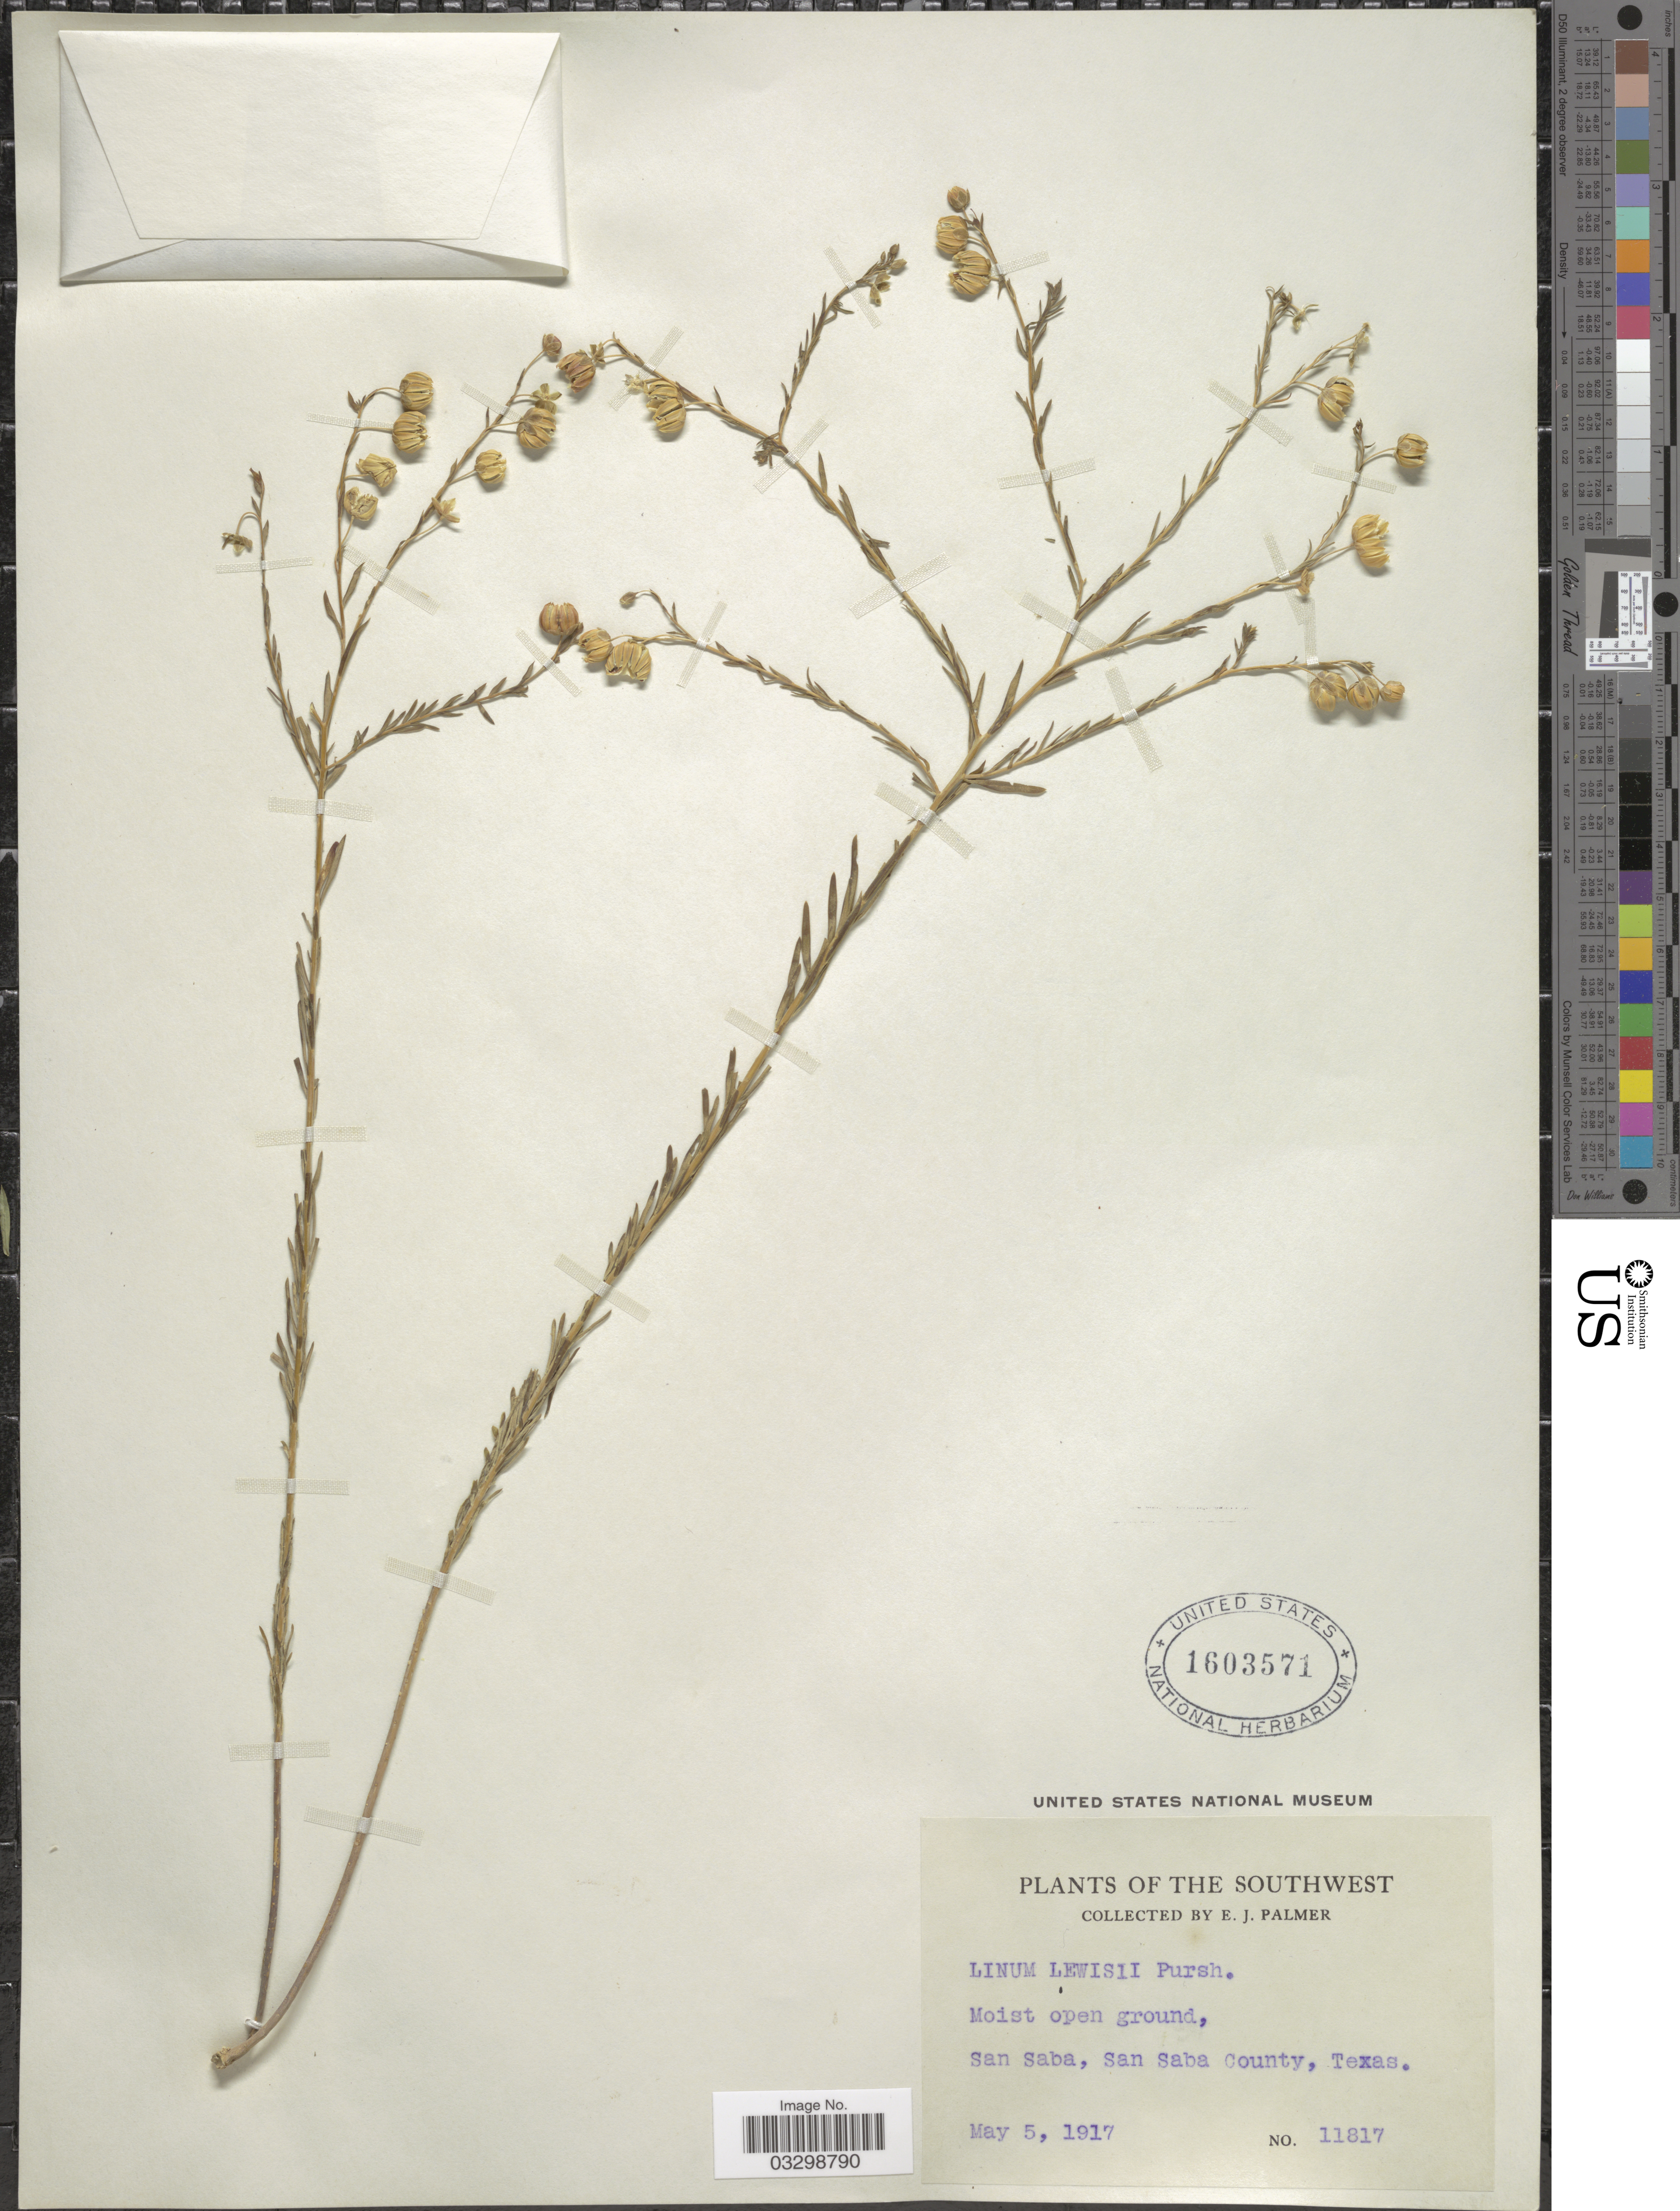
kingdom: Plantae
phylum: Tracheophyta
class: Magnoliopsida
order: Malpighiales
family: Linaceae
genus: Linum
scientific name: Linum lewisii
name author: Pursh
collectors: E. J. Palmer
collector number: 11817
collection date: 1917-05-05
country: United States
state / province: Texas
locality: The Southwest, San Saba, San Saba County.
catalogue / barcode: US 1603571